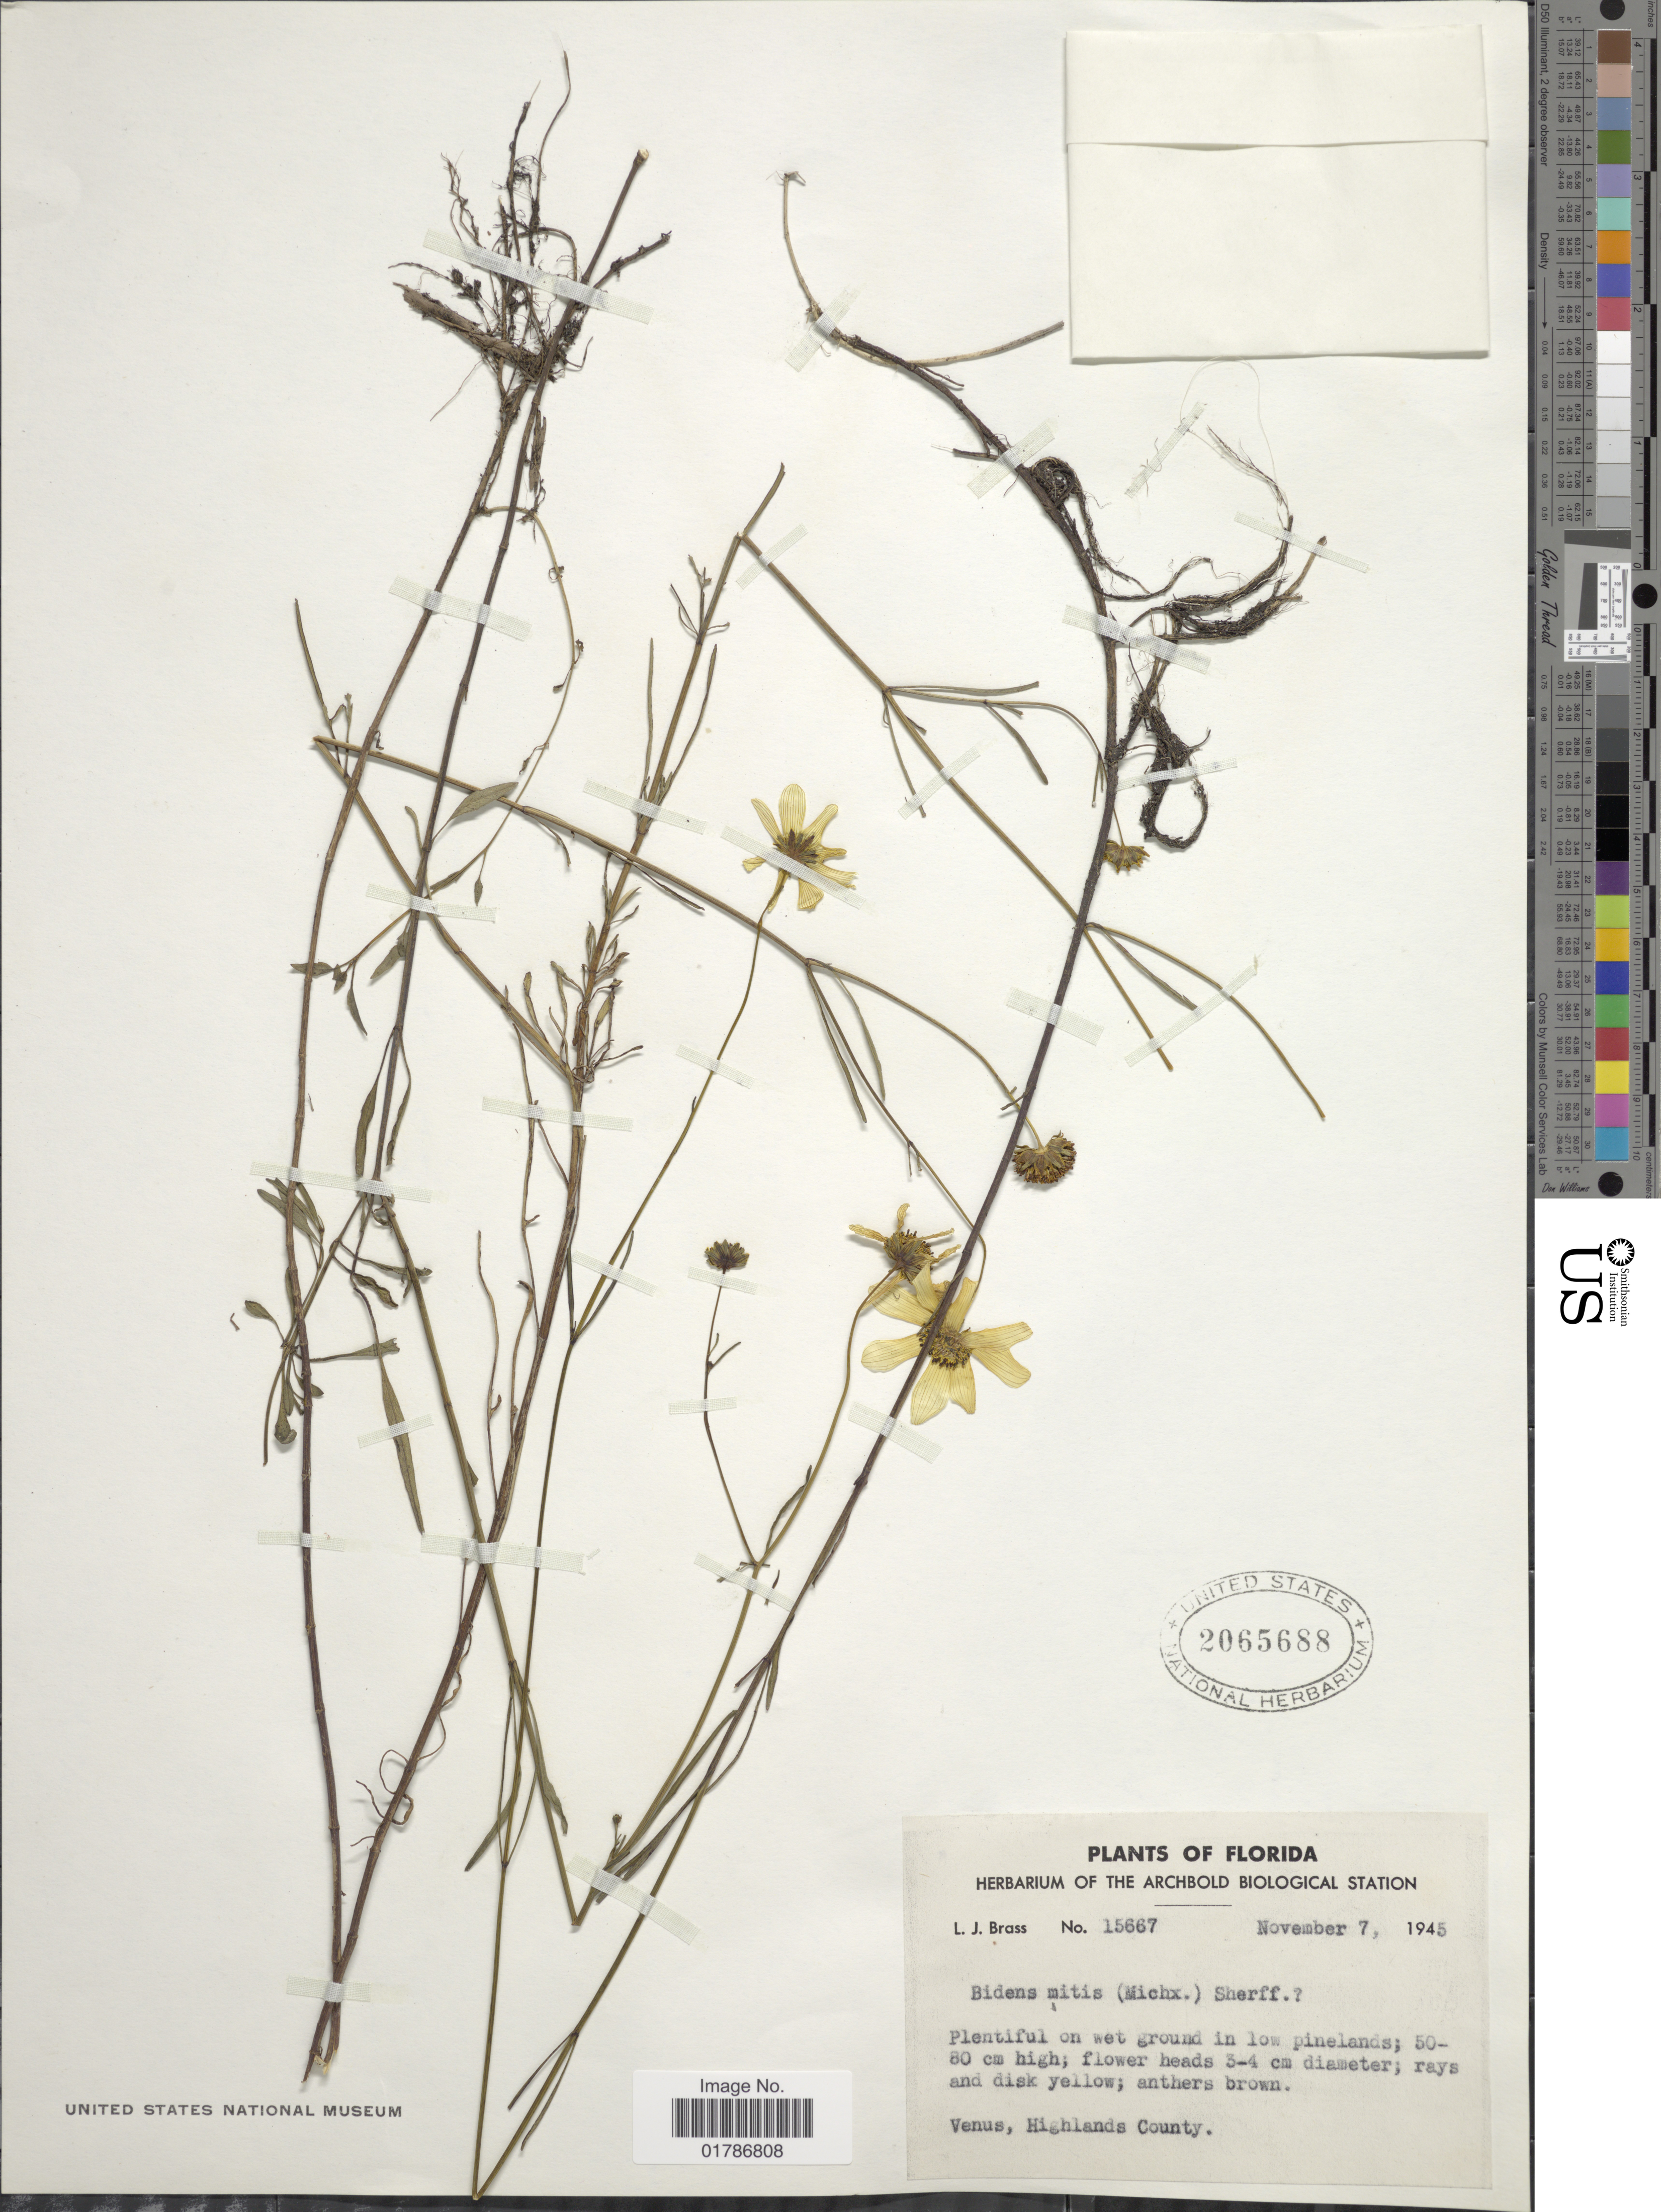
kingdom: Plantae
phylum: Tracheophyta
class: Magnoliopsida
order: Asterales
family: Asteraceae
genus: Bidens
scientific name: Bidens mitis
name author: (Michx.) Sherff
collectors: L. J. Brass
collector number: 15667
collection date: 1945-11-07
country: United States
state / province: Florida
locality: Venus, Highlands County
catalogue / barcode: US 2065688